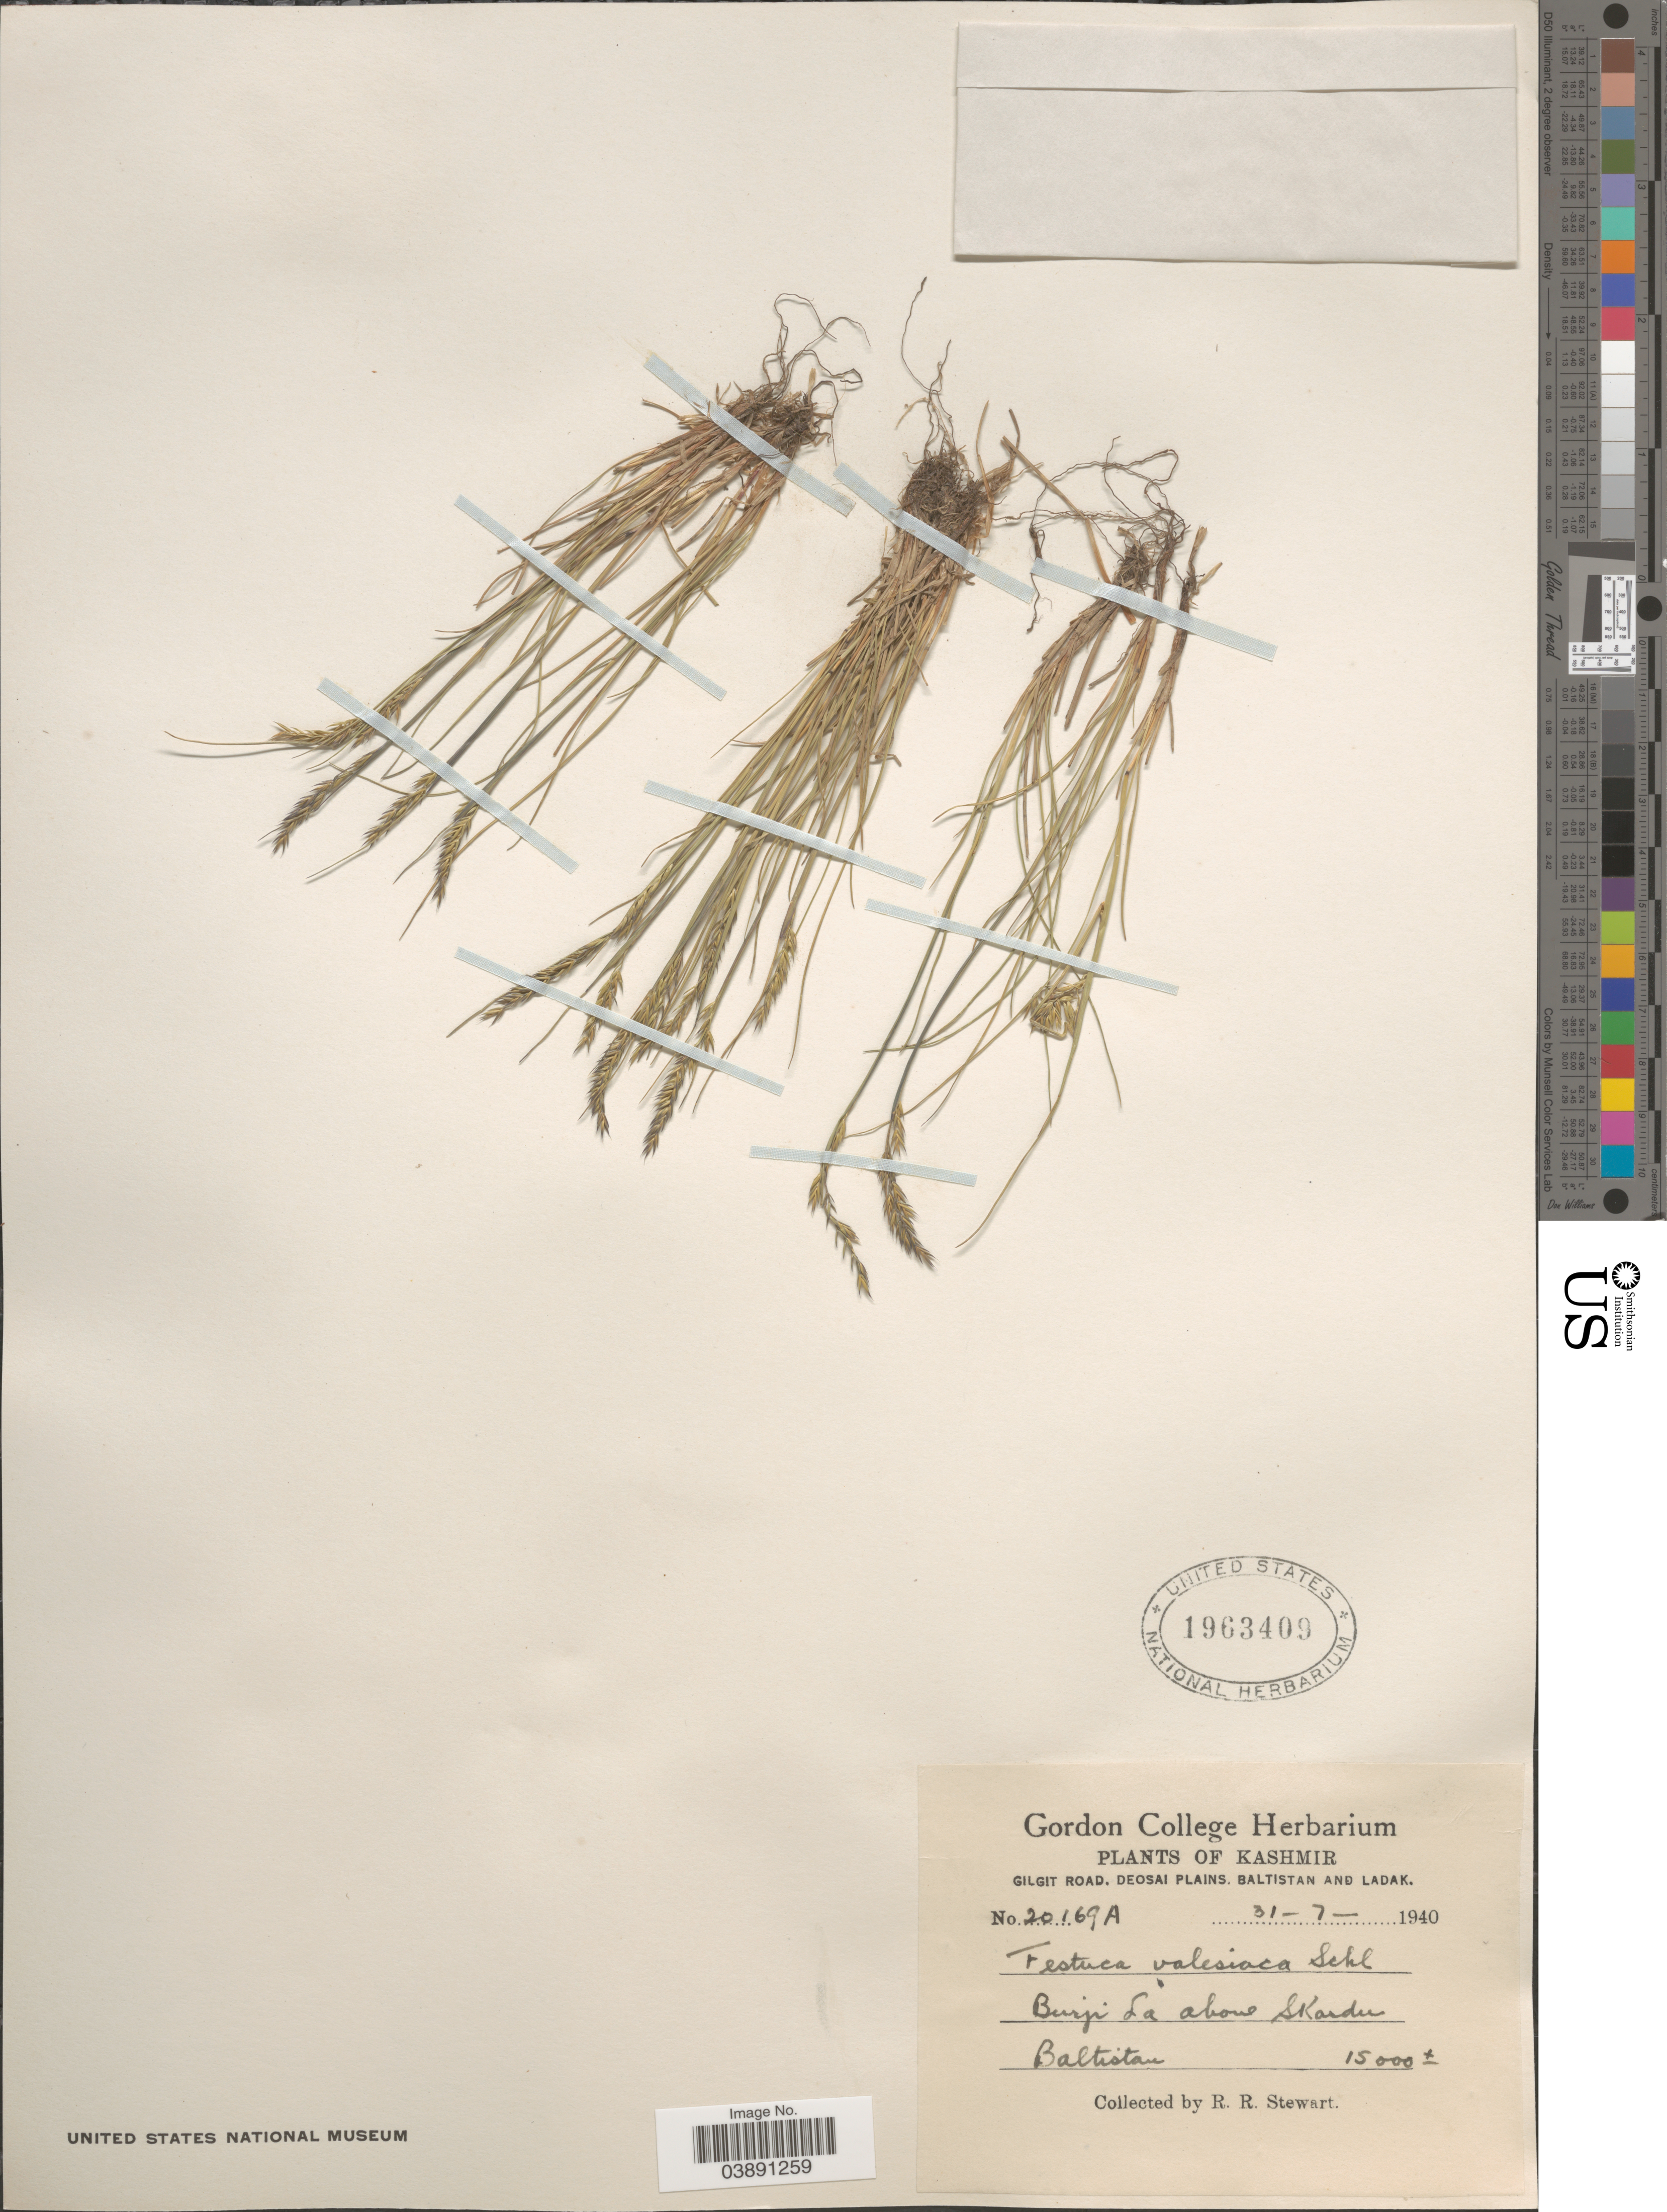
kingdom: Plantae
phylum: Tracheophyta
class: Liliopsida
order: Poales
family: Poaceae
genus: Festuca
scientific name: Festuca valesiaca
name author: Schleich. ex Gaudin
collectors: R. Stewart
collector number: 20169A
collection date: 1940-07-31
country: Pakistan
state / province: Gilgit-Baltistan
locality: Kashmir. Gilgit Road, Deosai Plains, Baltistan and Ladak. Burji La above Skardu Baltistan.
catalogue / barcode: US 1963409